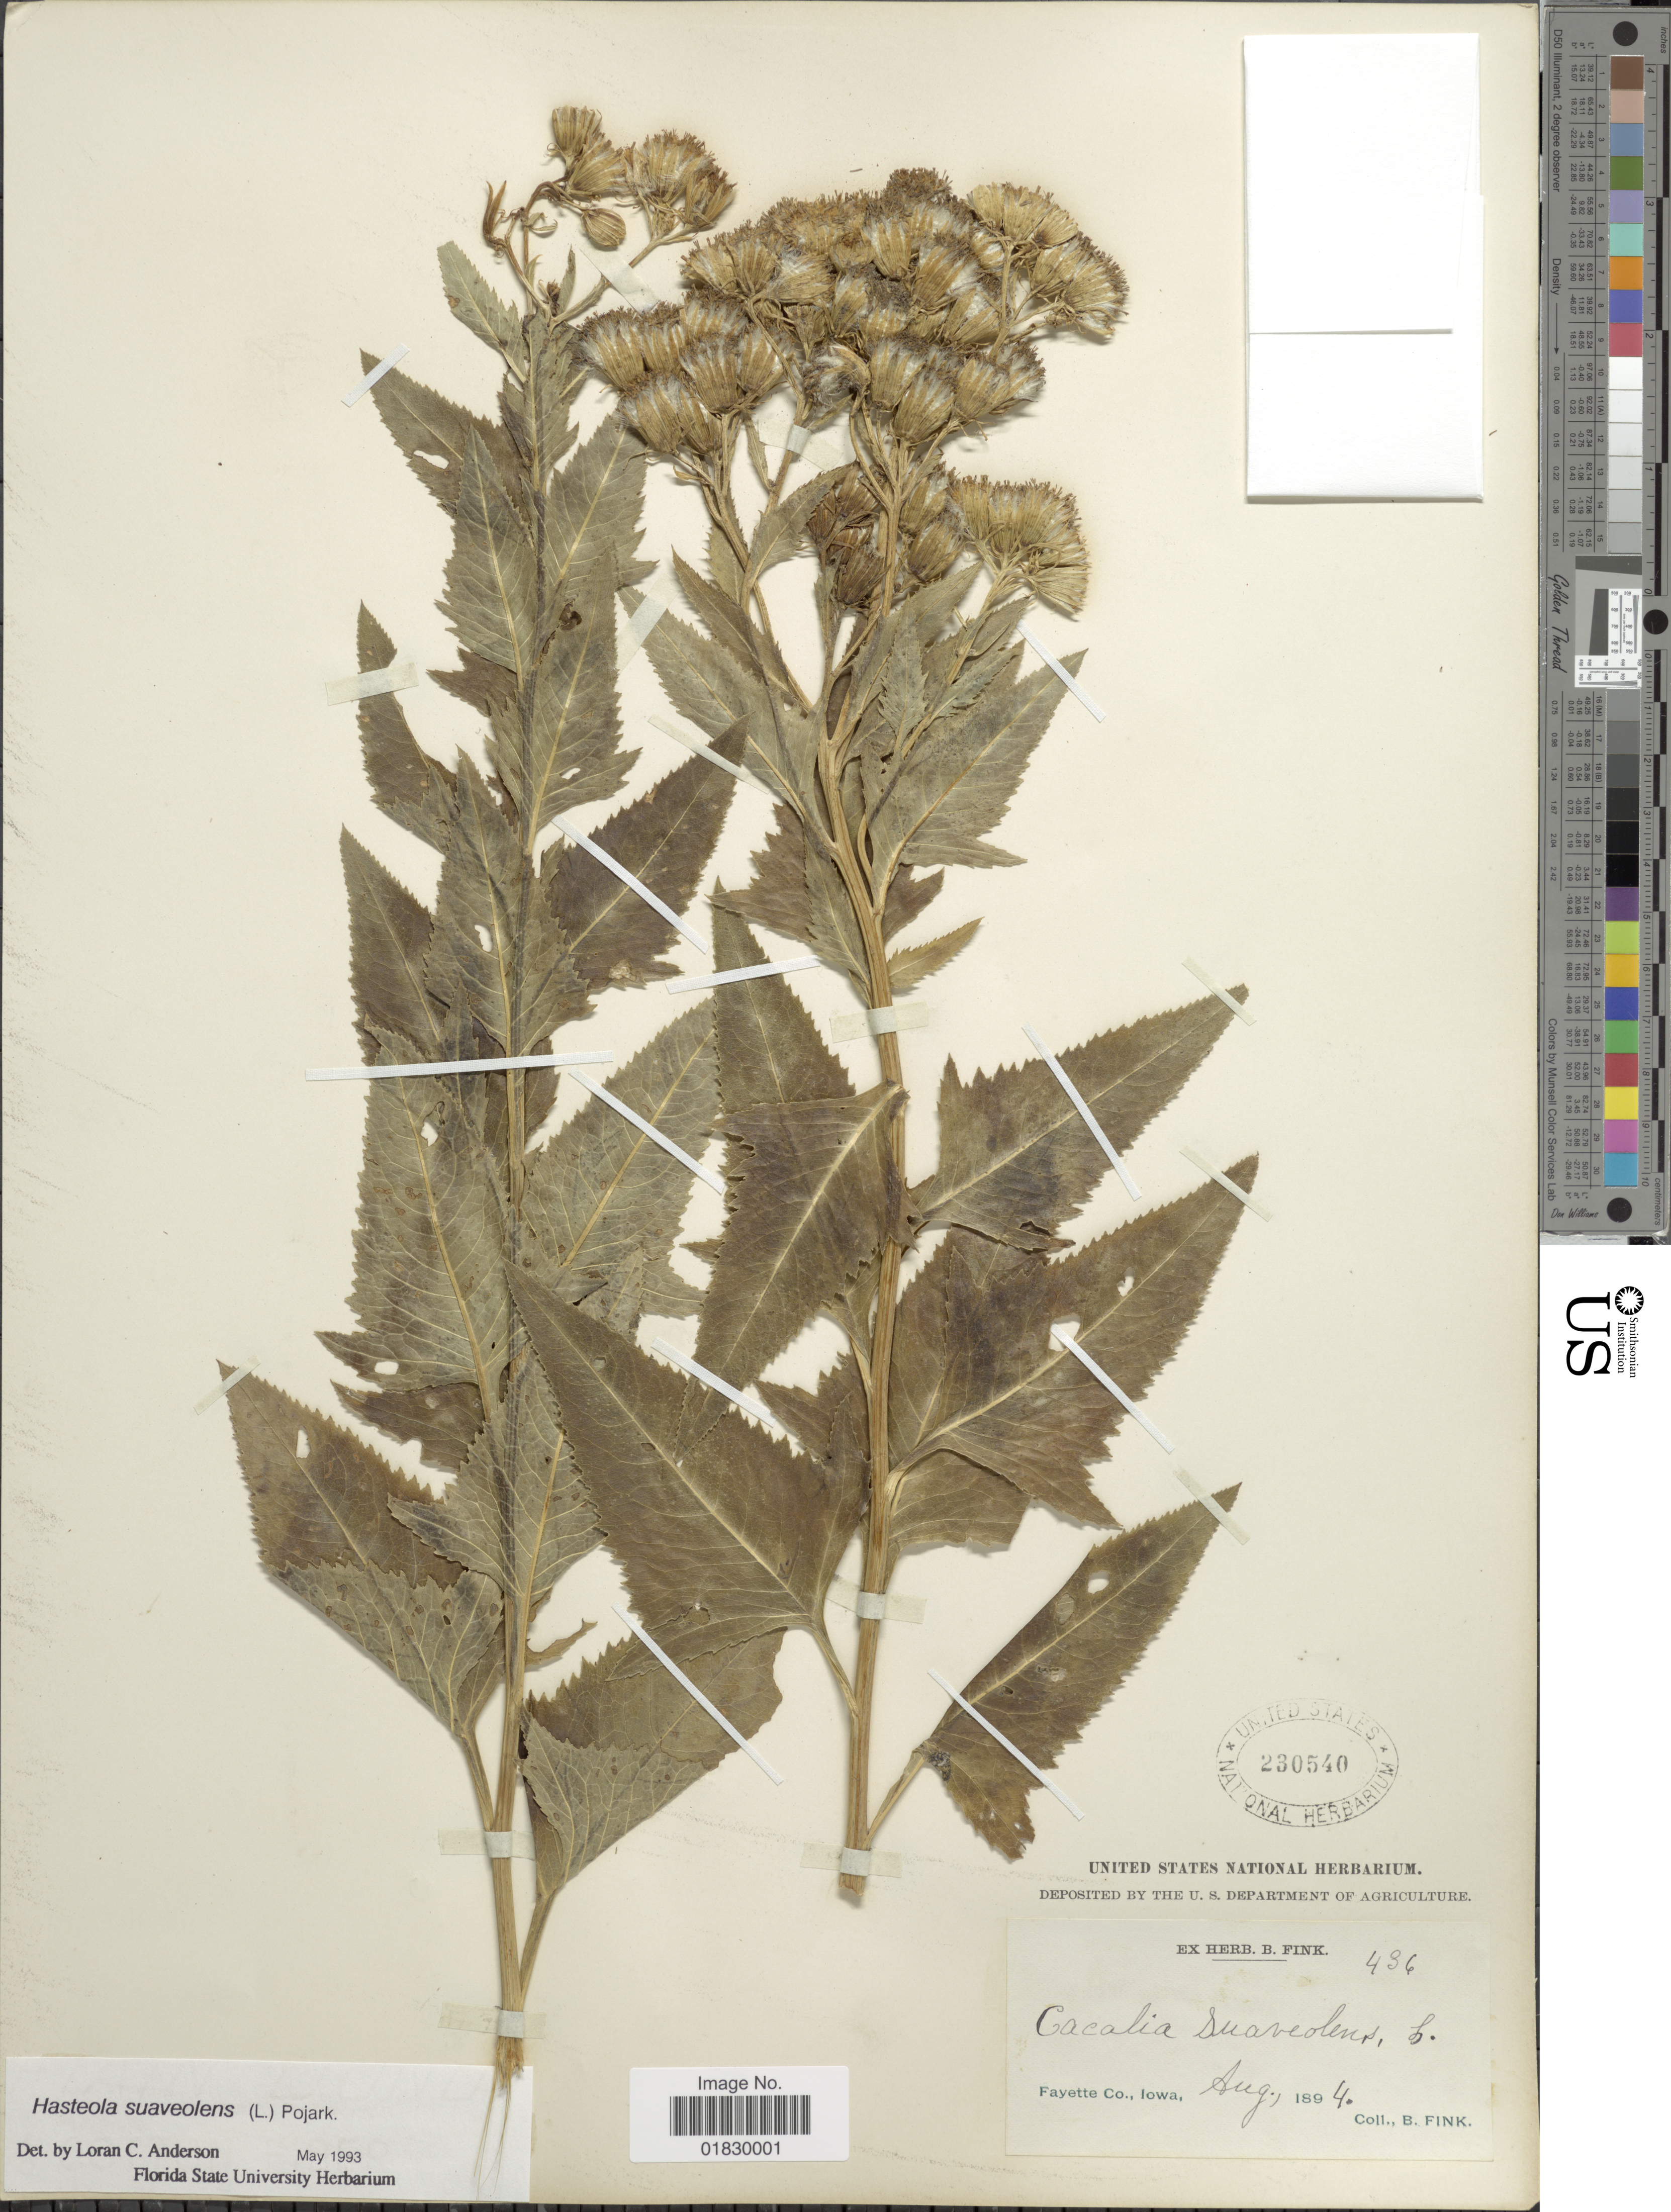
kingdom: Plantae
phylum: Tracheophyta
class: Magnoliopsida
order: Asterales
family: Asteraceae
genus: Hasteola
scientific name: Hasteola suaveolens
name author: (L.) Pojark.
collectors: B. Fink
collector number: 436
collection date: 1894-08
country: United States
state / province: Iowa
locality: Fayette Co., Iowa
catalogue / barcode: US 230540